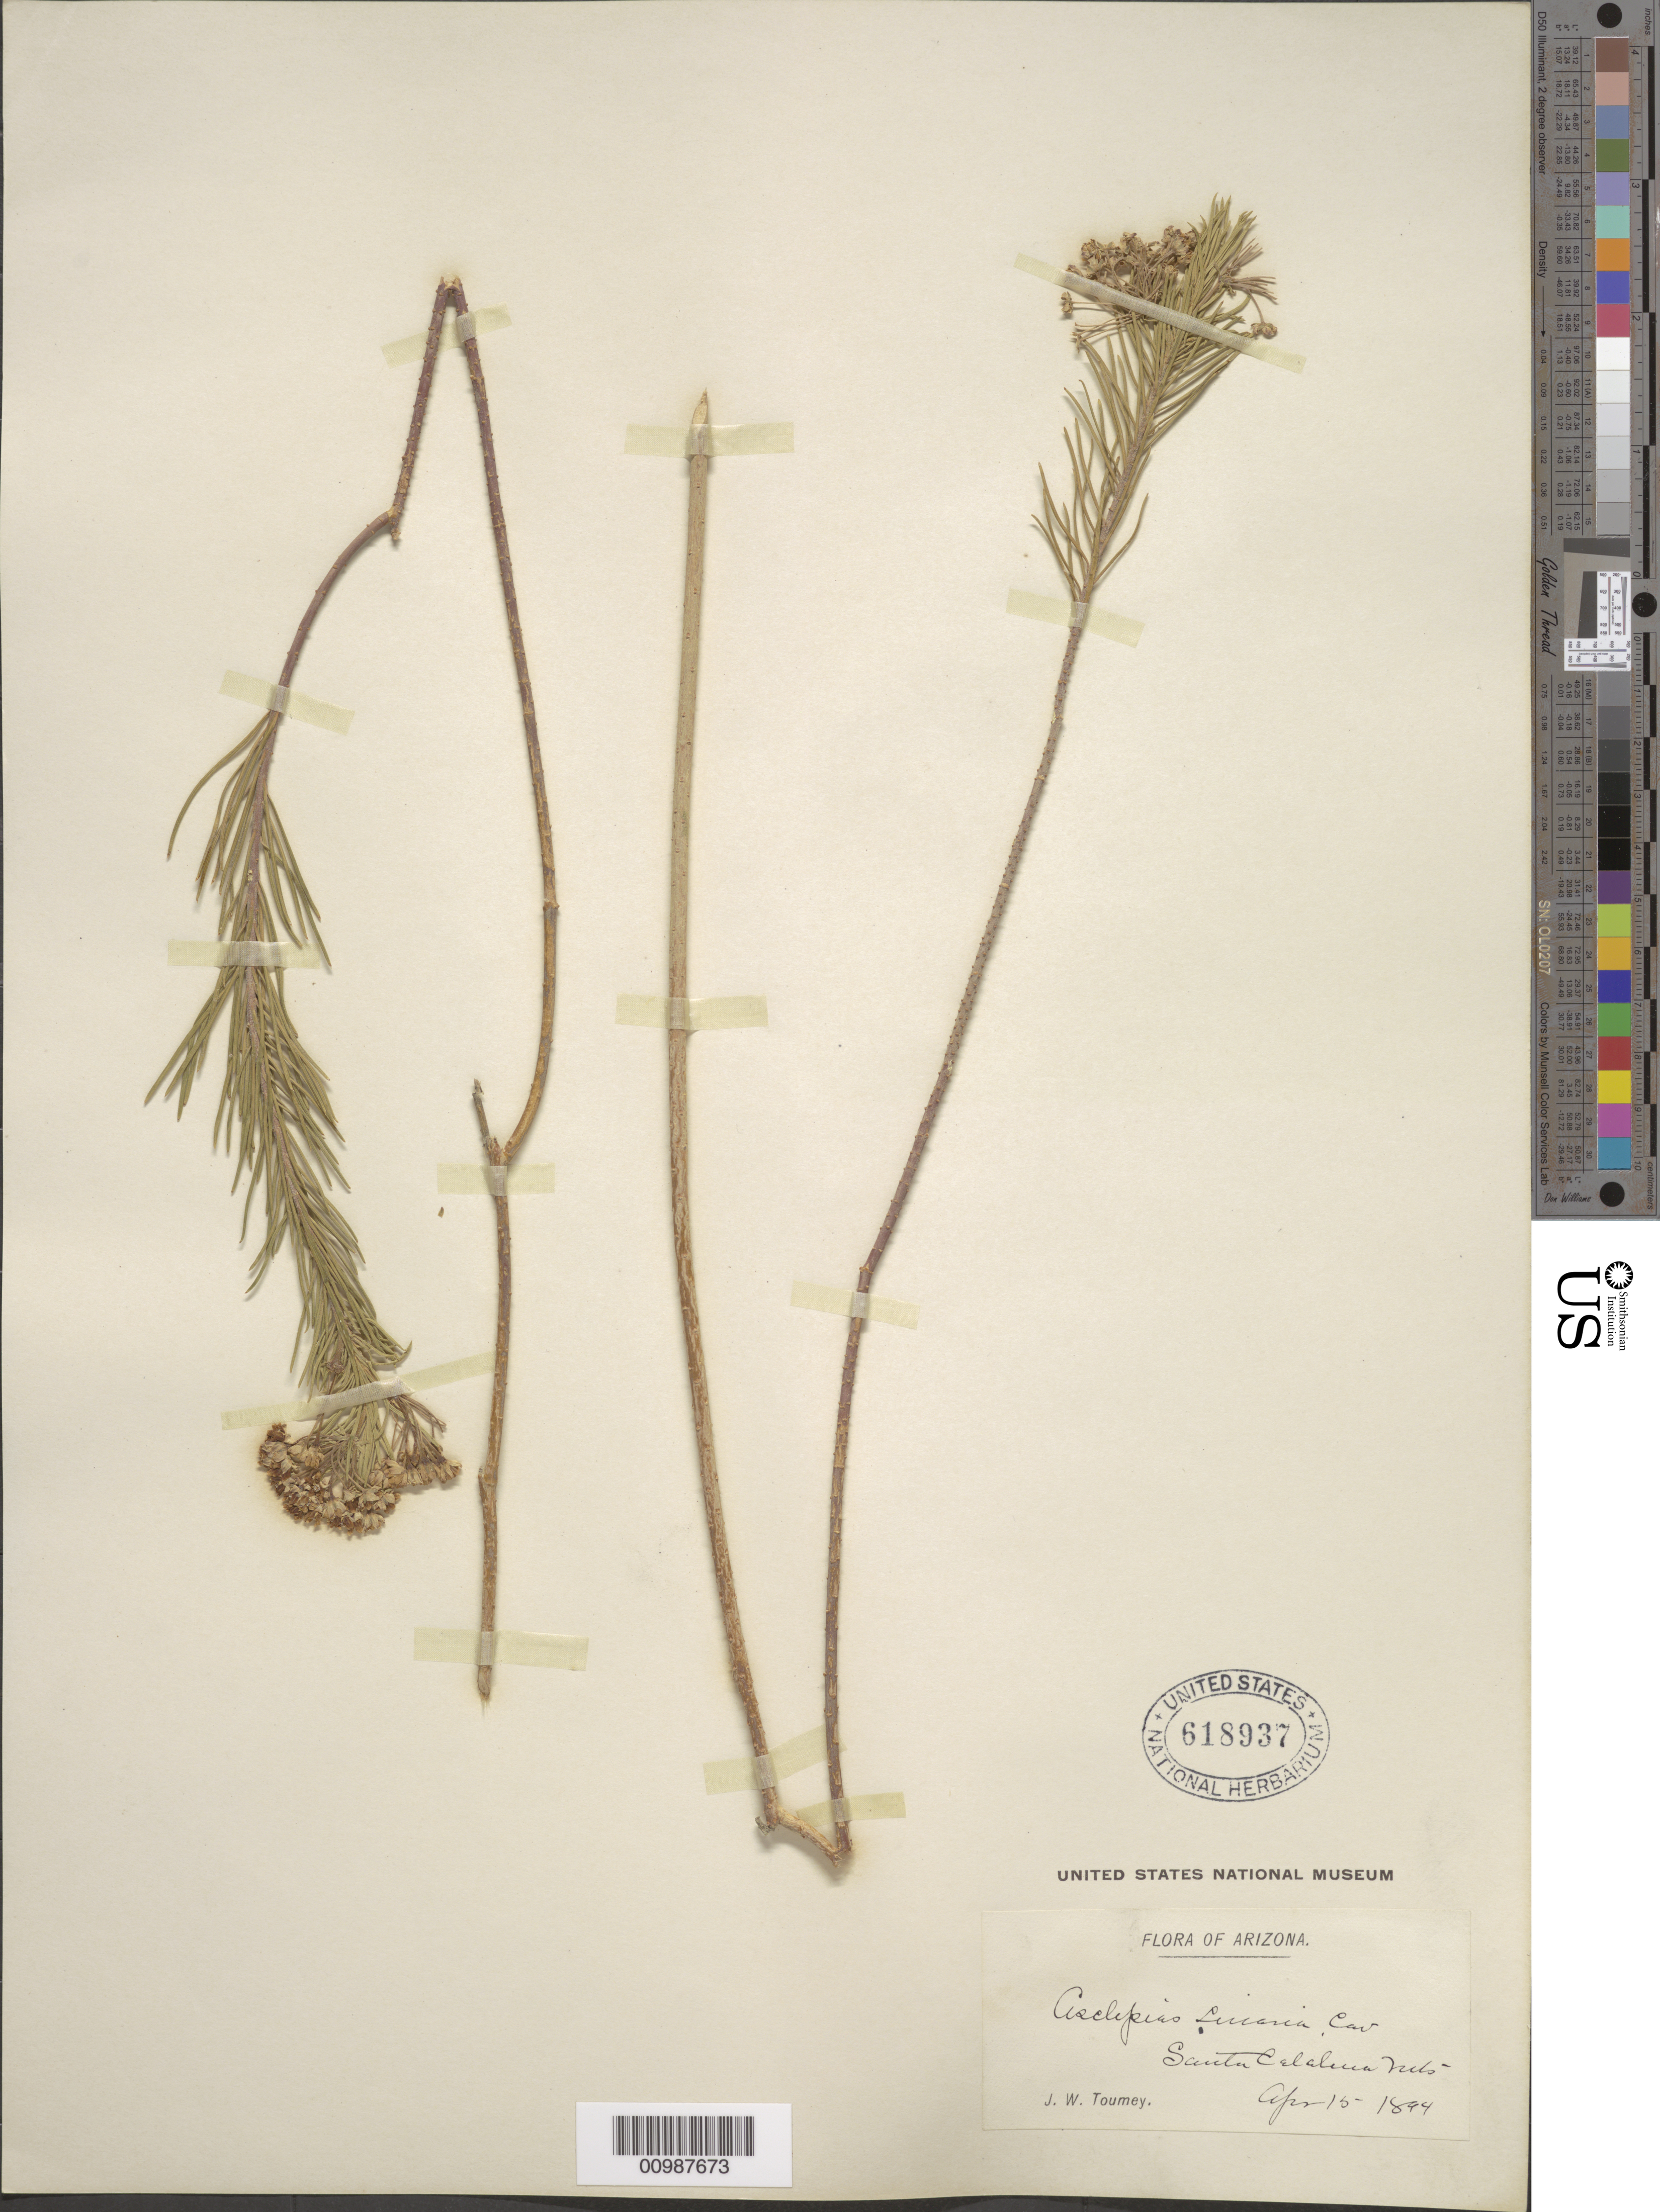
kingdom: Plantae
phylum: Tracheophyta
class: Magnoliopsida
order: Gentianales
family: Apocynaceae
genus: Asclepias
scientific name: Asclepias linaria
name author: Cav.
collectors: J. W. Toumey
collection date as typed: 15 Apr 1894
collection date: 1894-04-15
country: United States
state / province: Arizona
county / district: Pima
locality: Santa Catalina Mountains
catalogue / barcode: US 618937